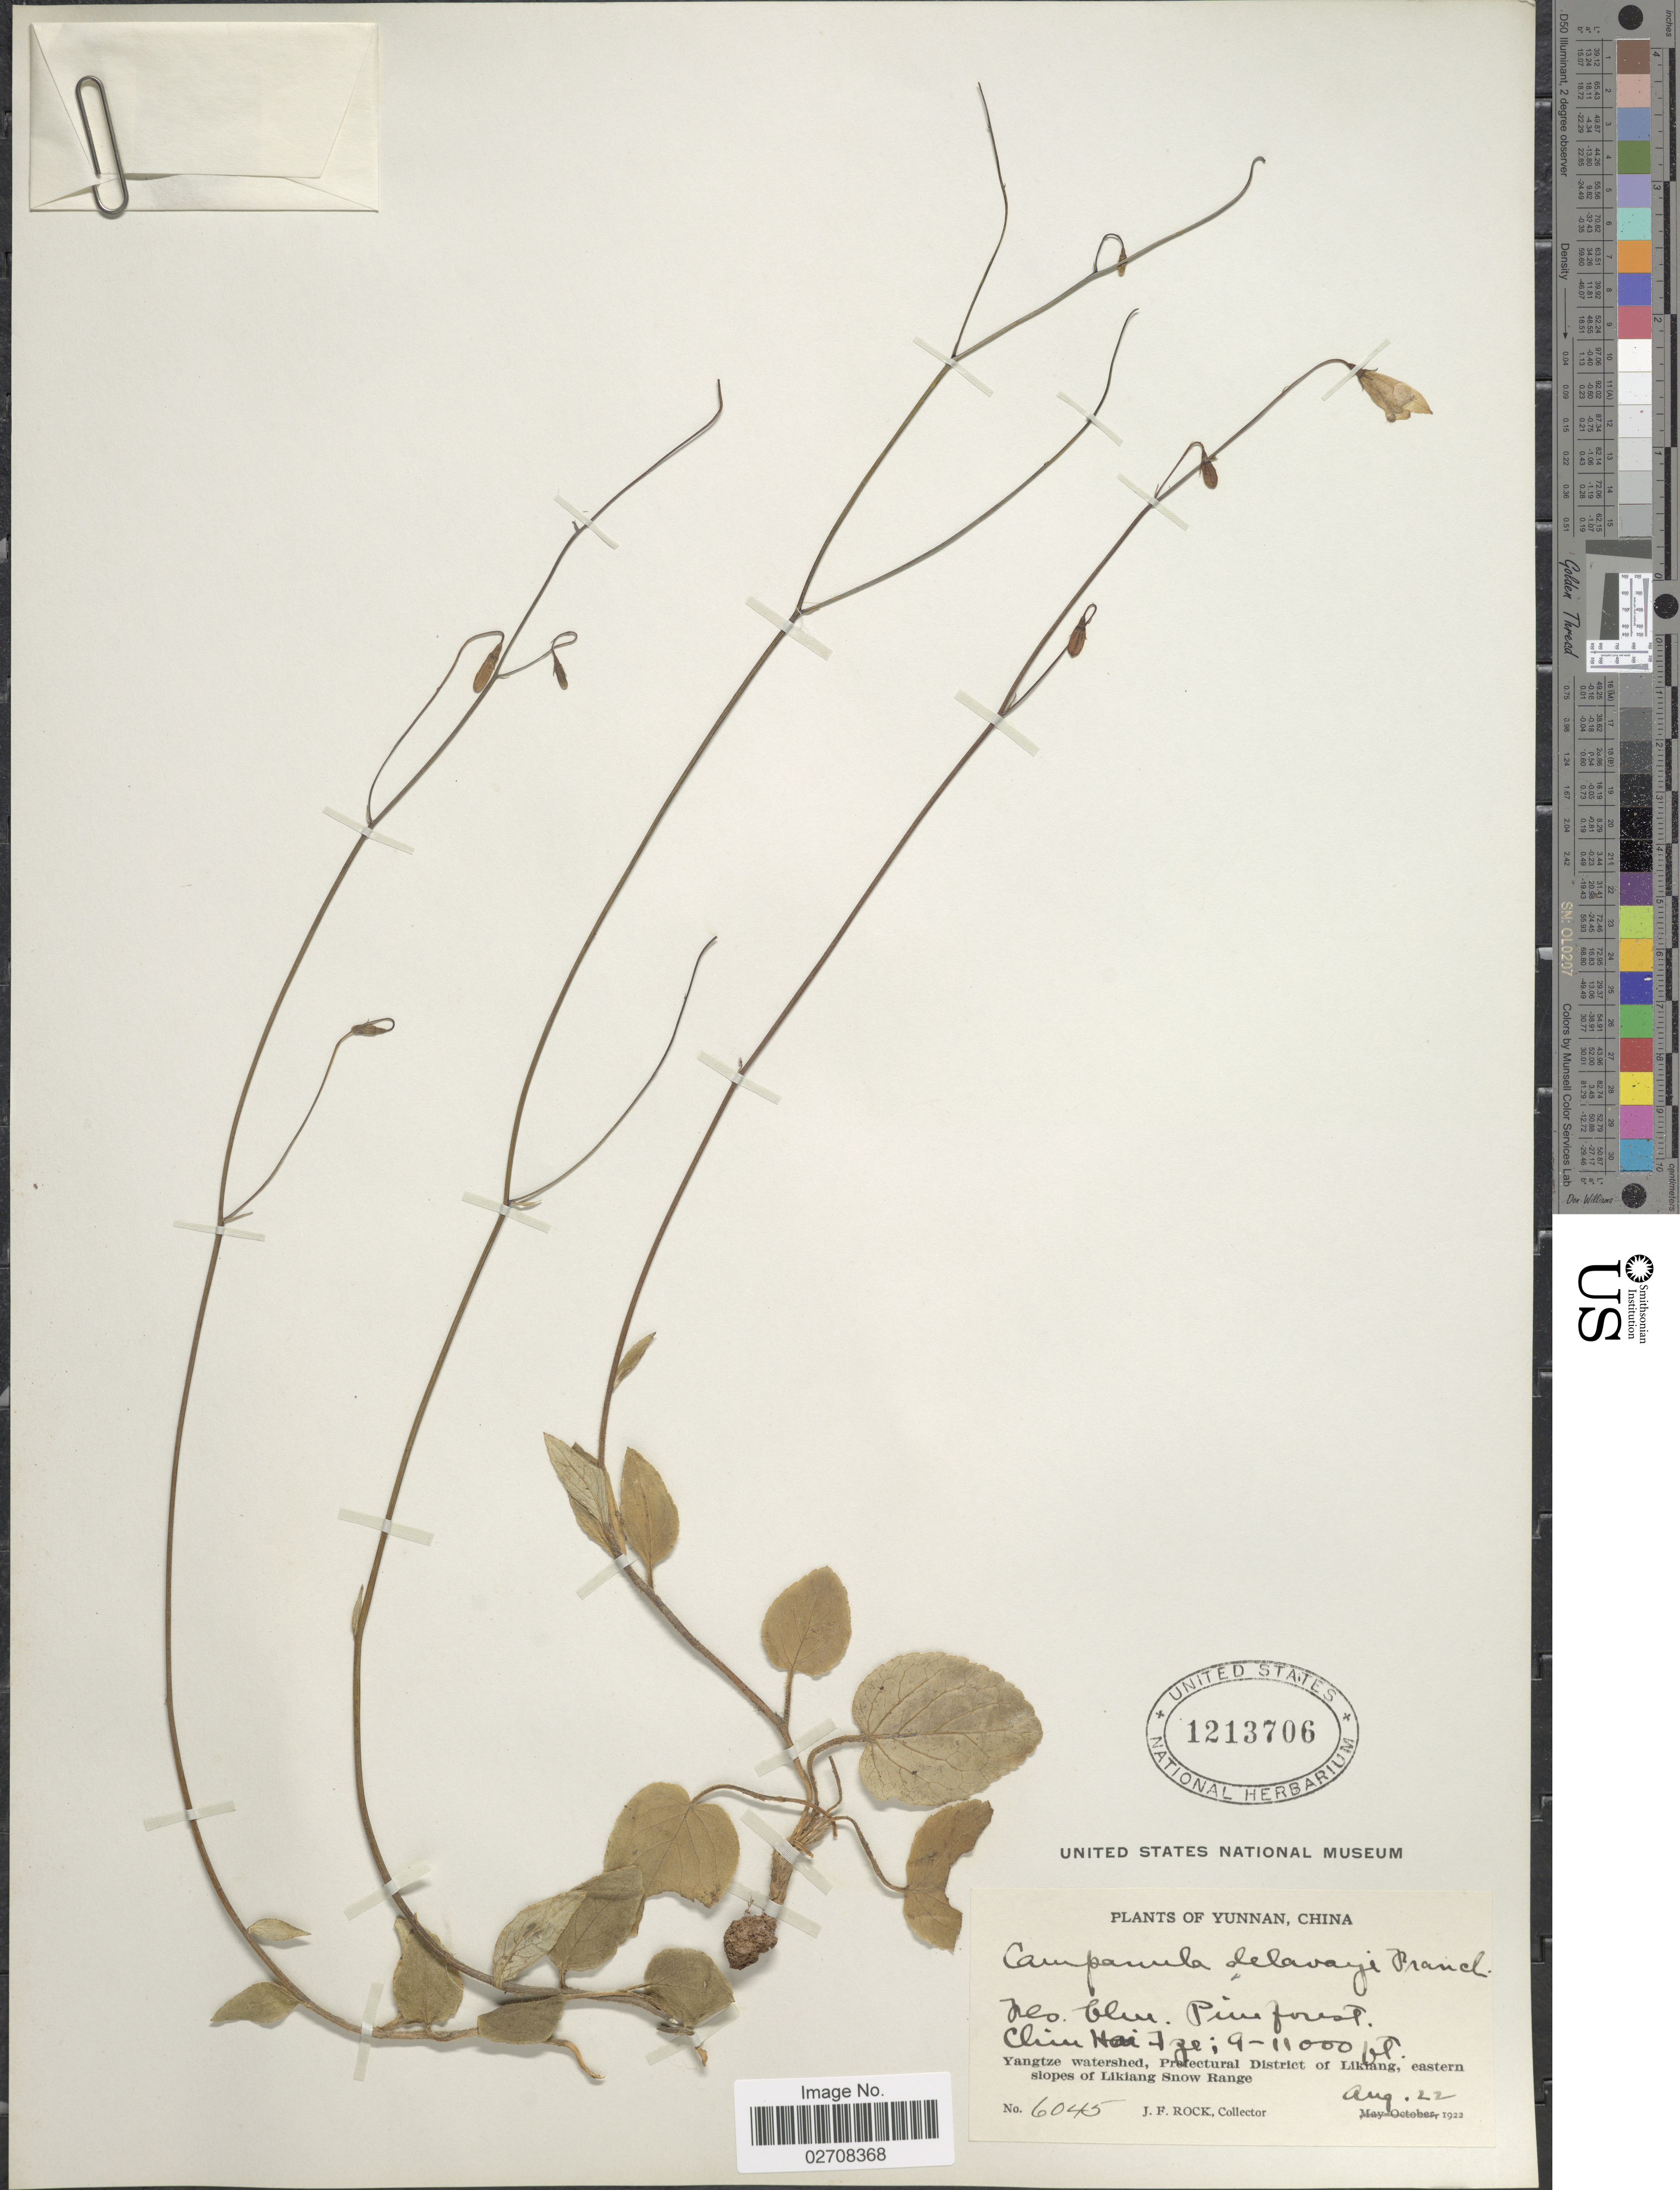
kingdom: Plantae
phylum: Tracheophyta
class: Magnoliopsida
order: Asterales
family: Campanulaceae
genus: Campanula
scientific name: Campanula delavayi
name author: Franch.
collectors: J. F. Rock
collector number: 6045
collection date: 1922-08-22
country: China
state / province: Yunnan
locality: Chin Hai Tze. Yangtze watershed, Prefectural District of Likiang, eastern slopes of Likiang Snow Range.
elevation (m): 2743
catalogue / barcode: US 1213706